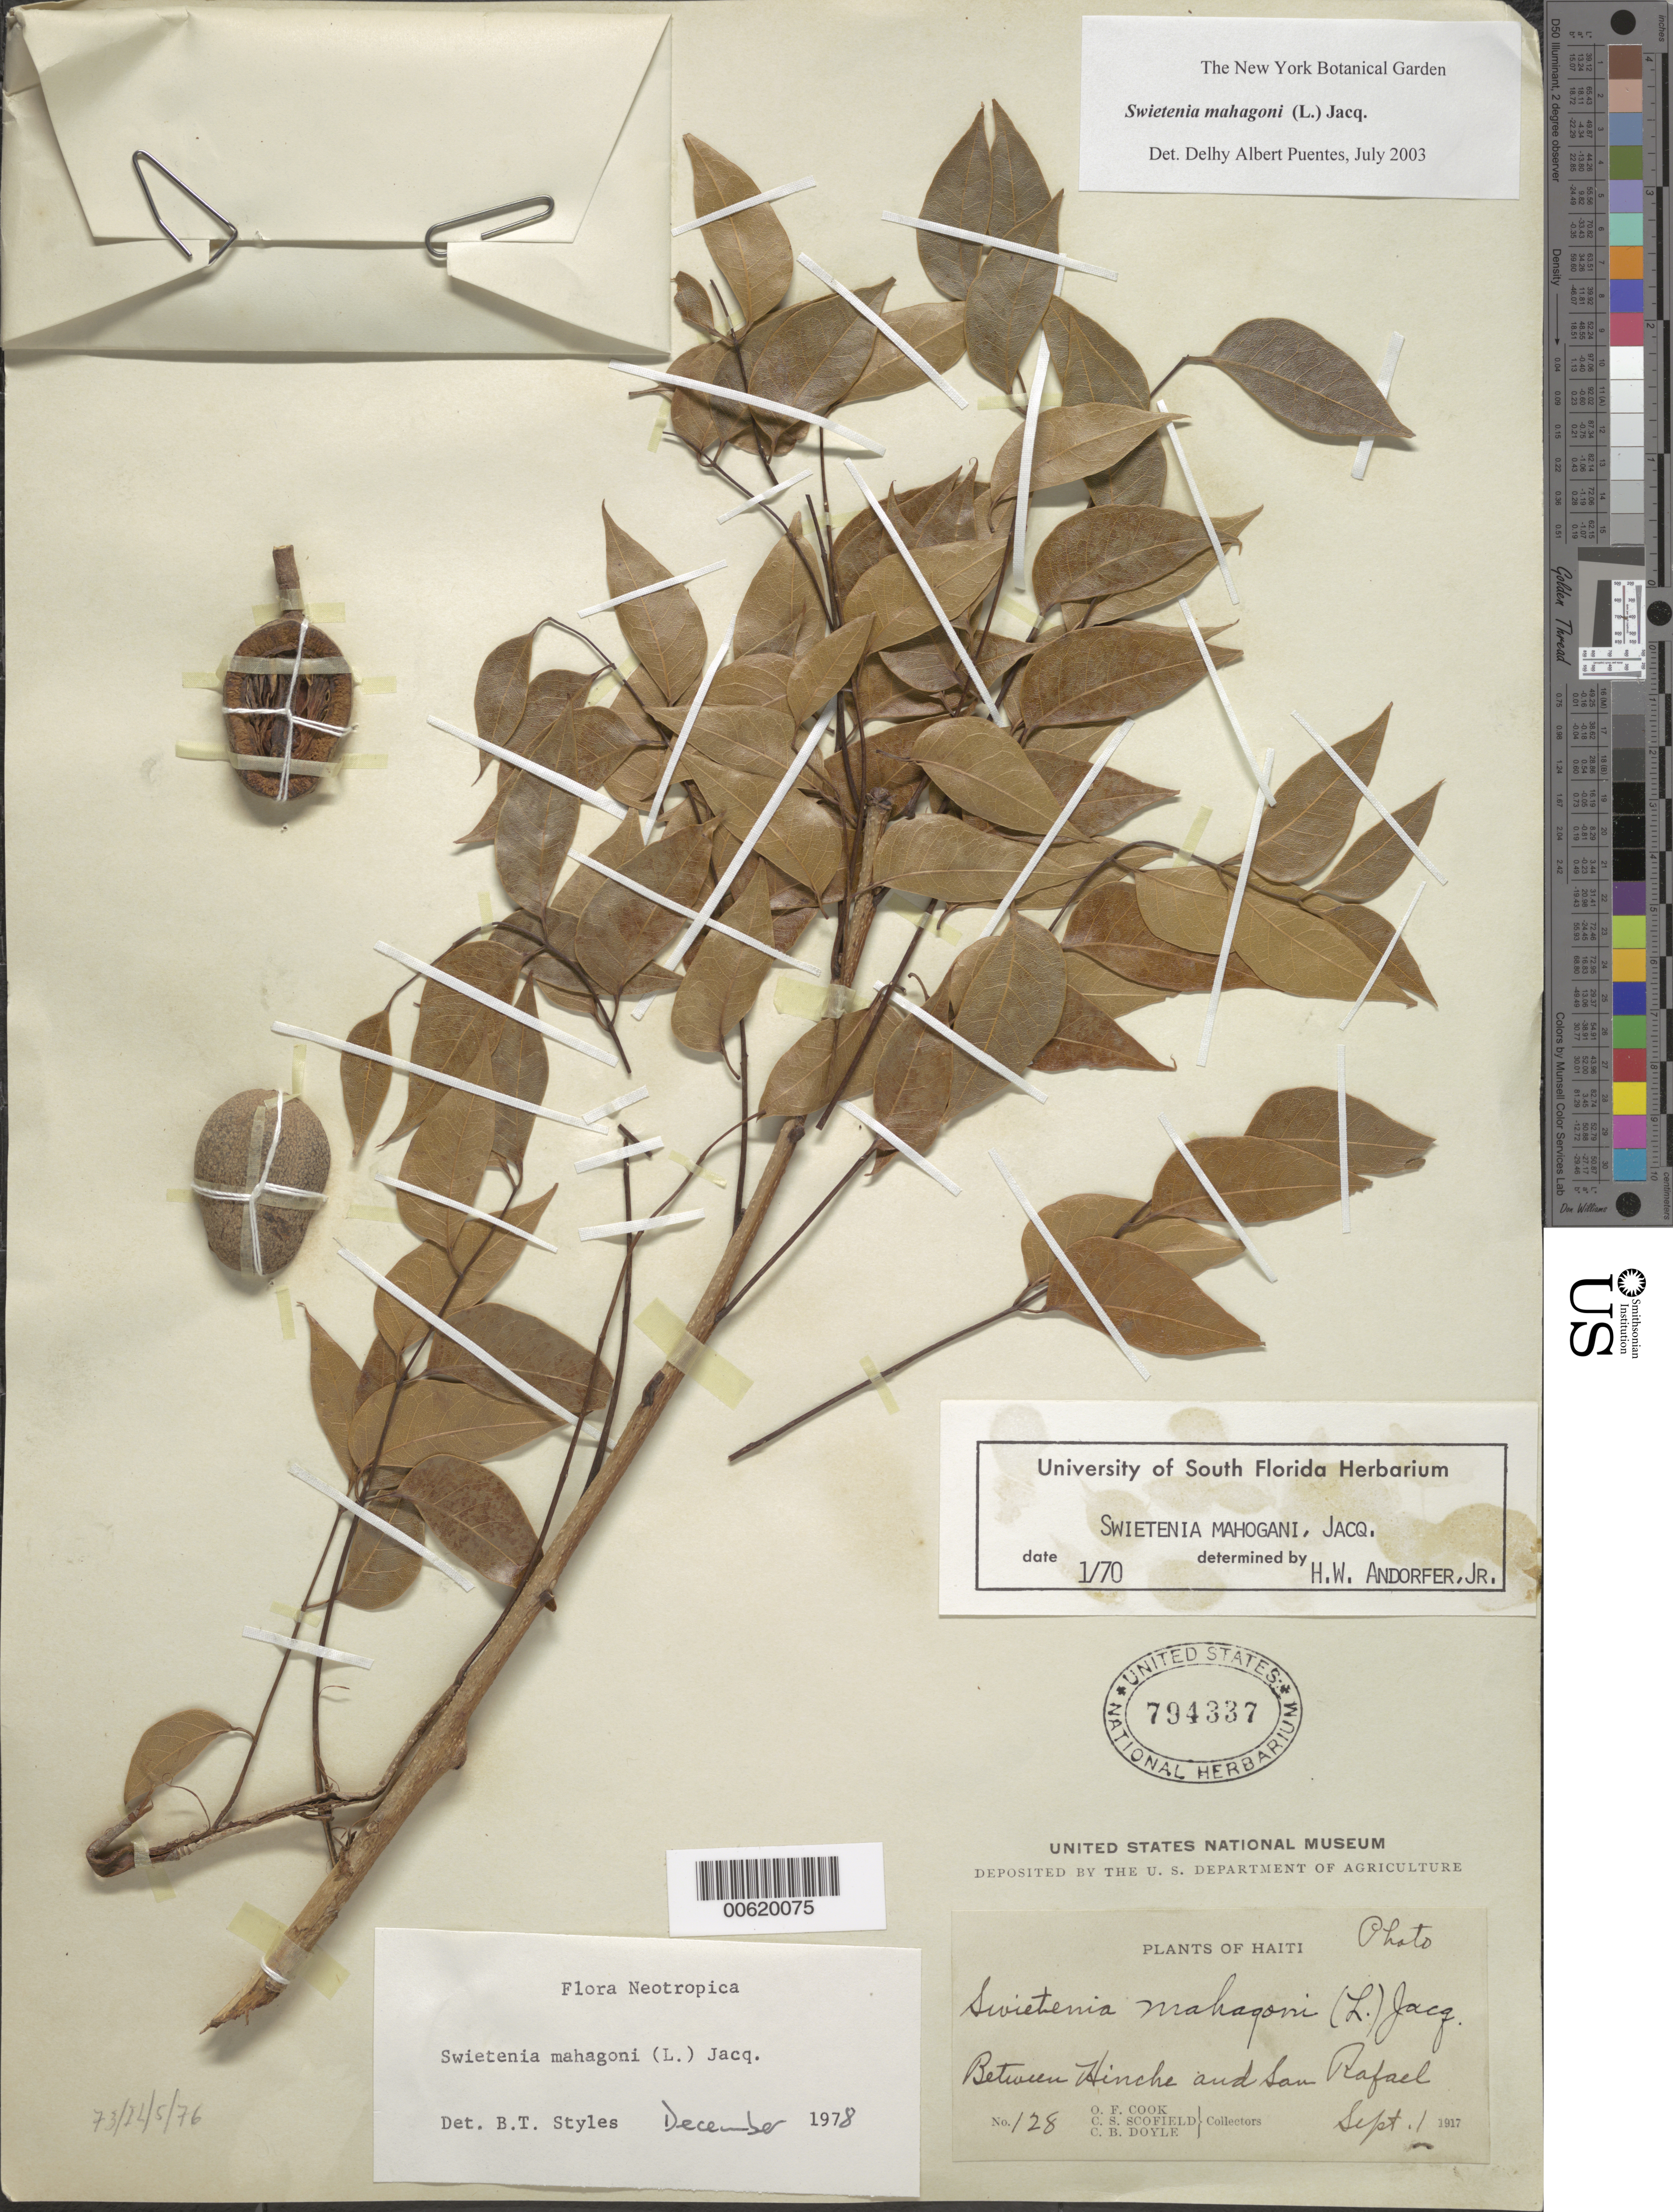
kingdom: Plantae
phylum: Tracheophyta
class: Magnoliopsida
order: Sapindales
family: Meliaceae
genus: Swietenia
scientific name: Swietenia mahagoni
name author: (L.) Jacq.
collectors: O. F. Cook, C. Scofield & C. Doyle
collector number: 128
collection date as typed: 01 Sep 1917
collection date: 1917-09-01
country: Haiti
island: Hispaniola Island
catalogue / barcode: US 794337